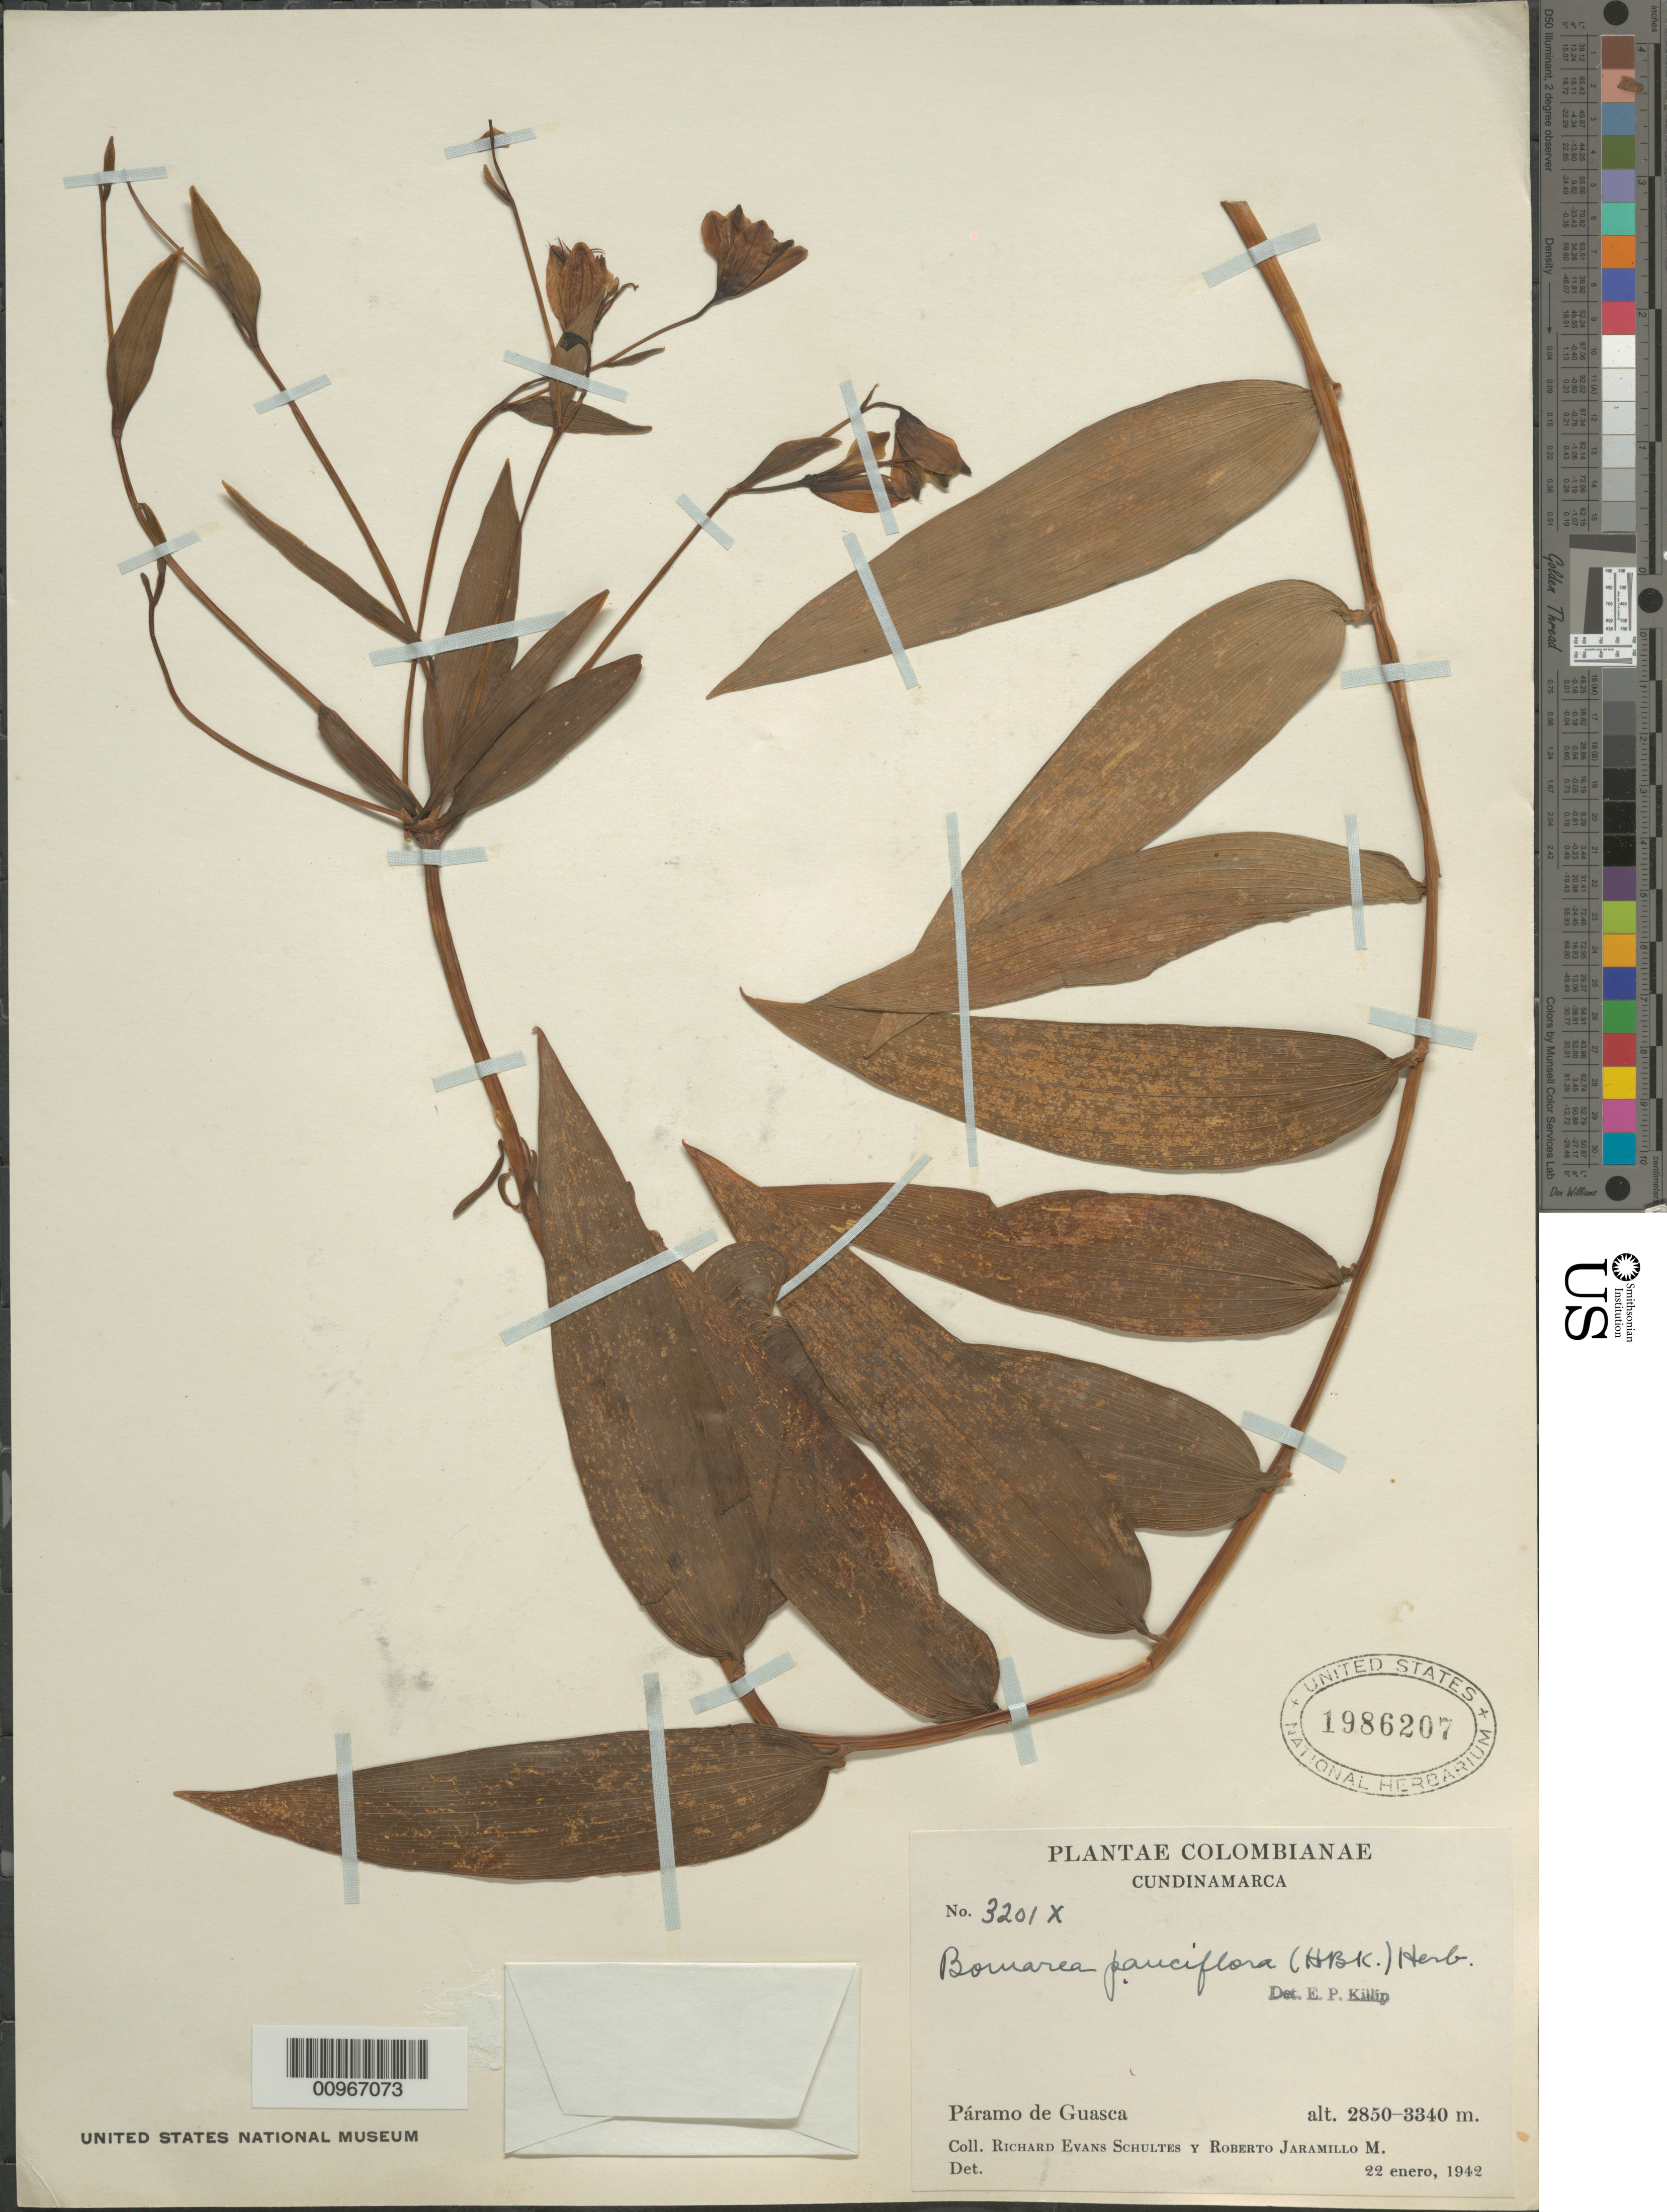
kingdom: Plantae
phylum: Tracheophyta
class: Liliopsida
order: Liliales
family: Alstroemeriaceae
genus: Bomarea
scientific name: Bomarea pauciflora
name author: (Kunth) Herb.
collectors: R. E. Schultes & R. Jaramillo M.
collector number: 3201 x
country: Colombia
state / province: Cundinamarca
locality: Paramo de Guasca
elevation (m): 2850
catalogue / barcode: US 1986207